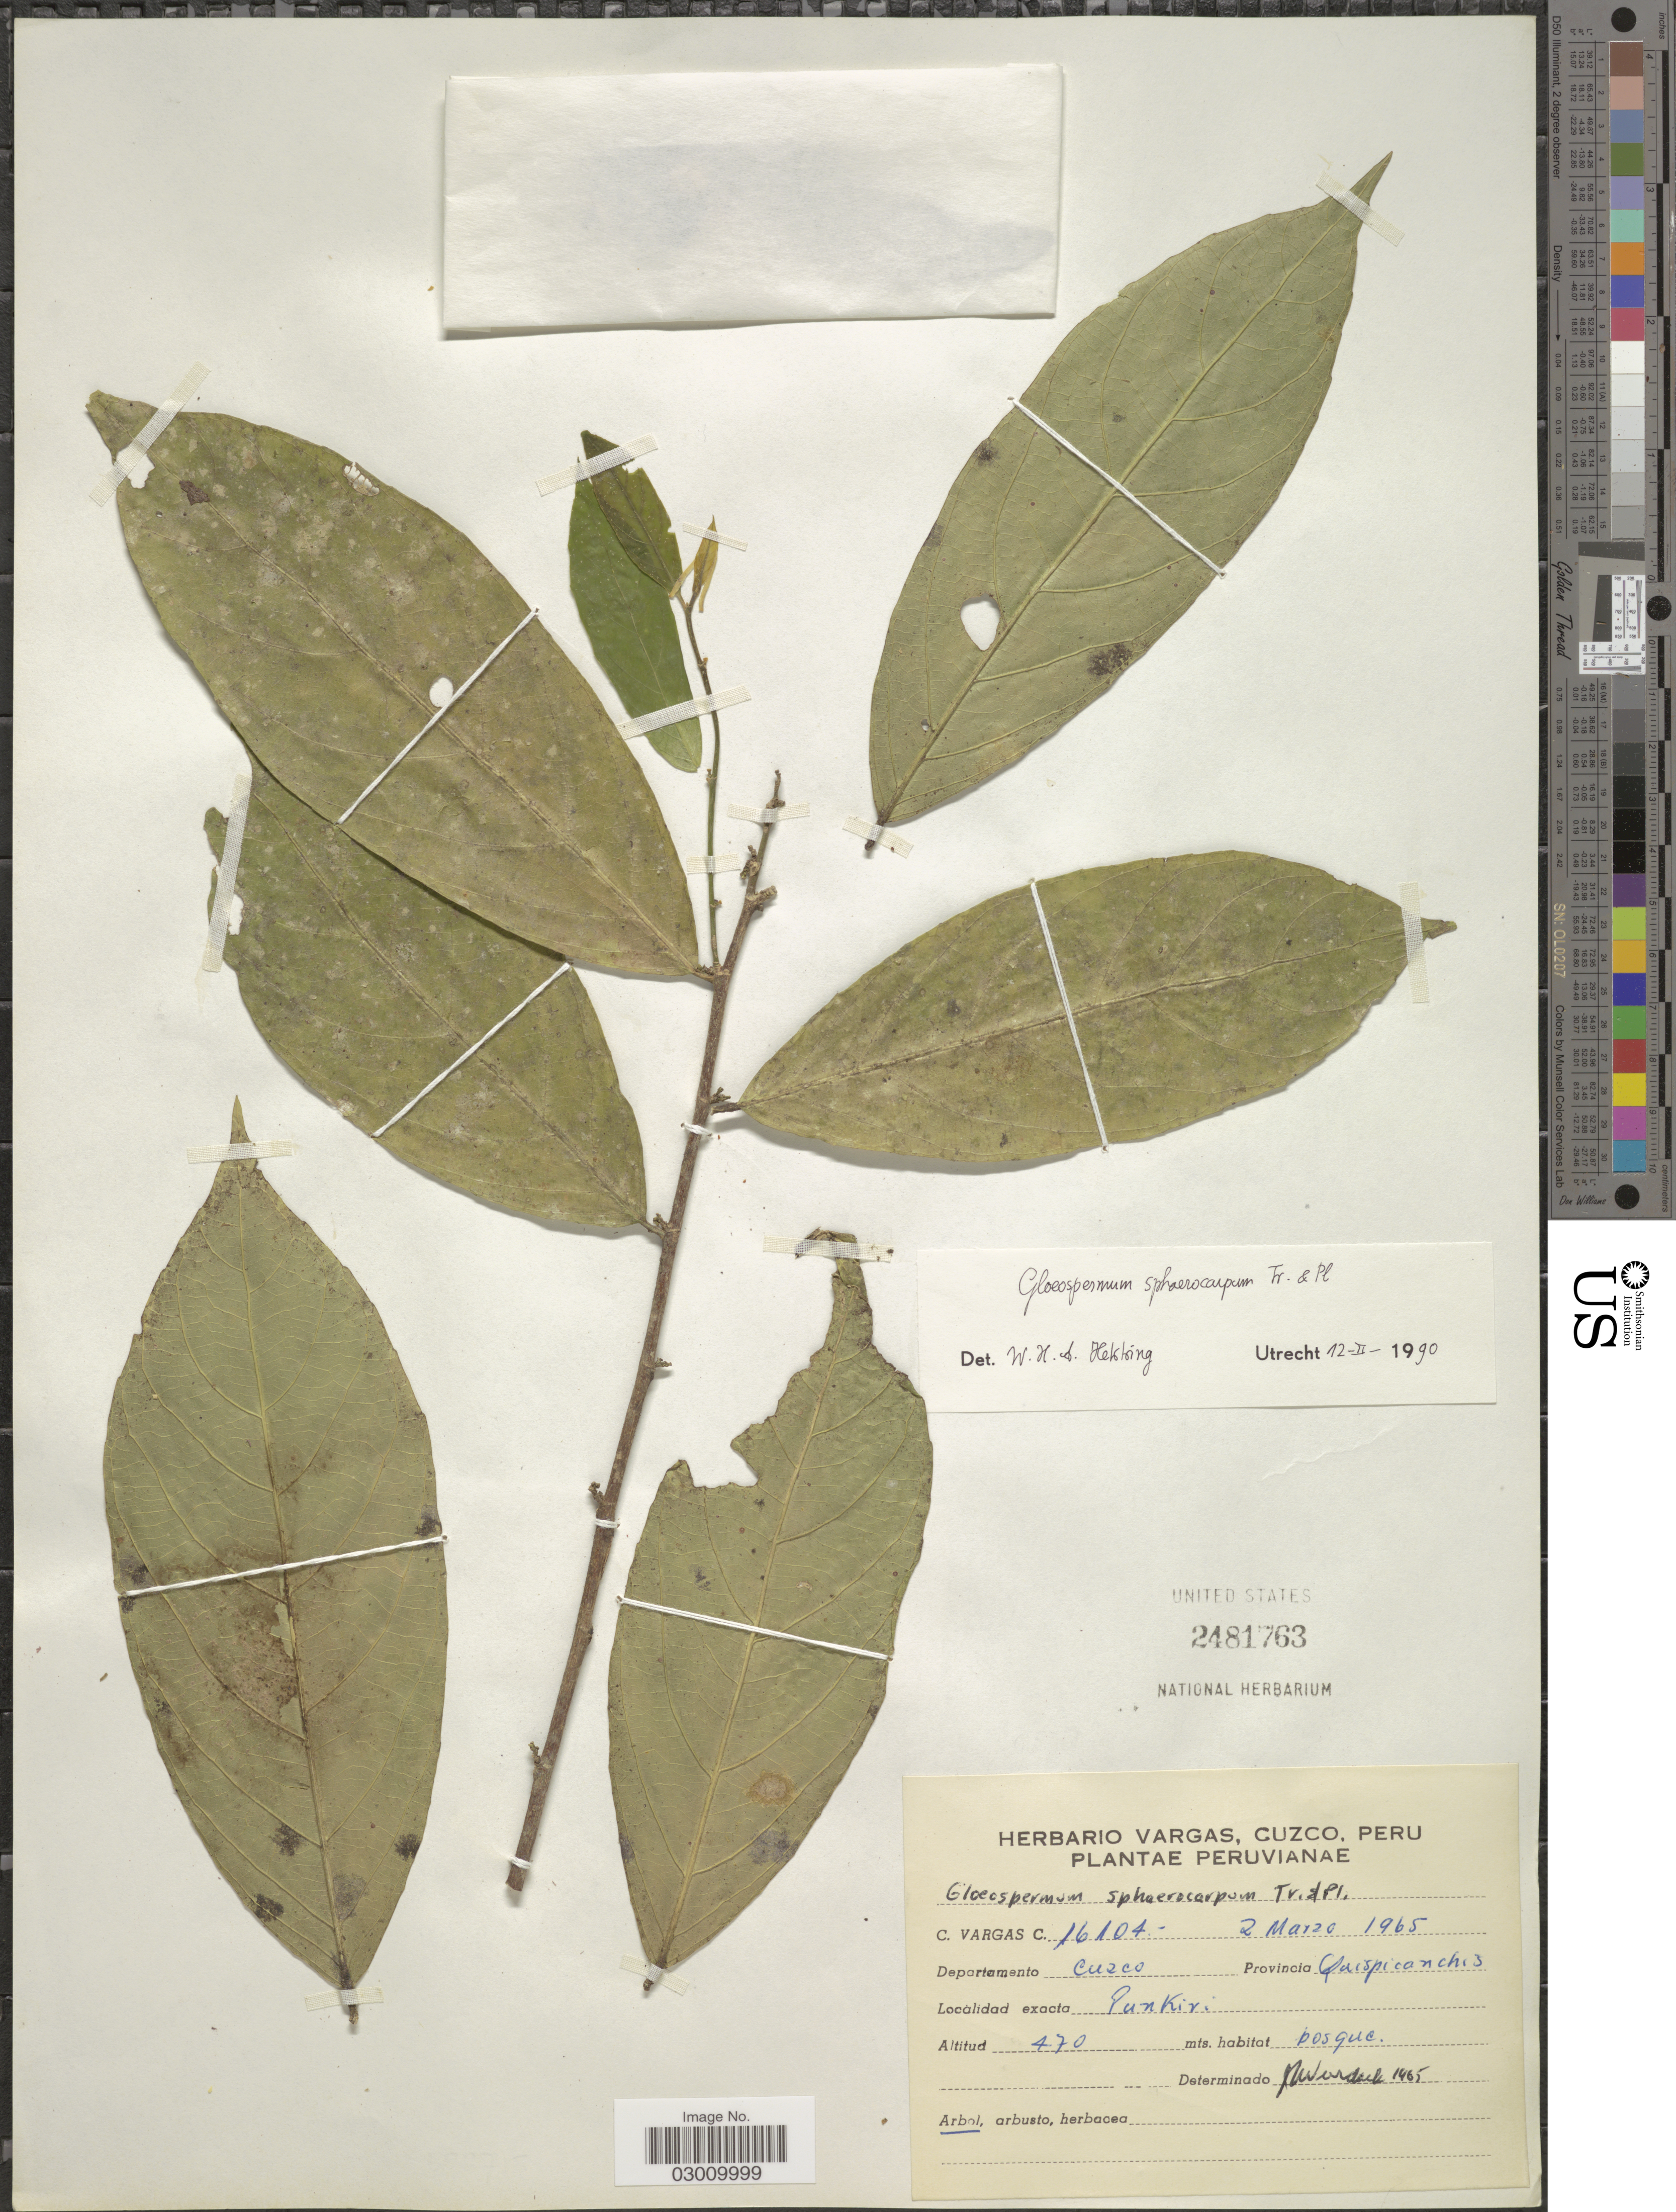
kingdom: Plantae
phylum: Tracheophyta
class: Magnoliopsida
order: Malpighiales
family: Violaceae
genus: Gloeospermum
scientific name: Gloeospermum sphaerocarpum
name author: Triana & Planch.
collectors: C. Vargas Calderón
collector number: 16104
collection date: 1965-03-02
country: Peru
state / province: Cusco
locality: Departamento Cuzco, Provincia Quispicanchis, Punkiri.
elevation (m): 470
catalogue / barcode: US 2481763